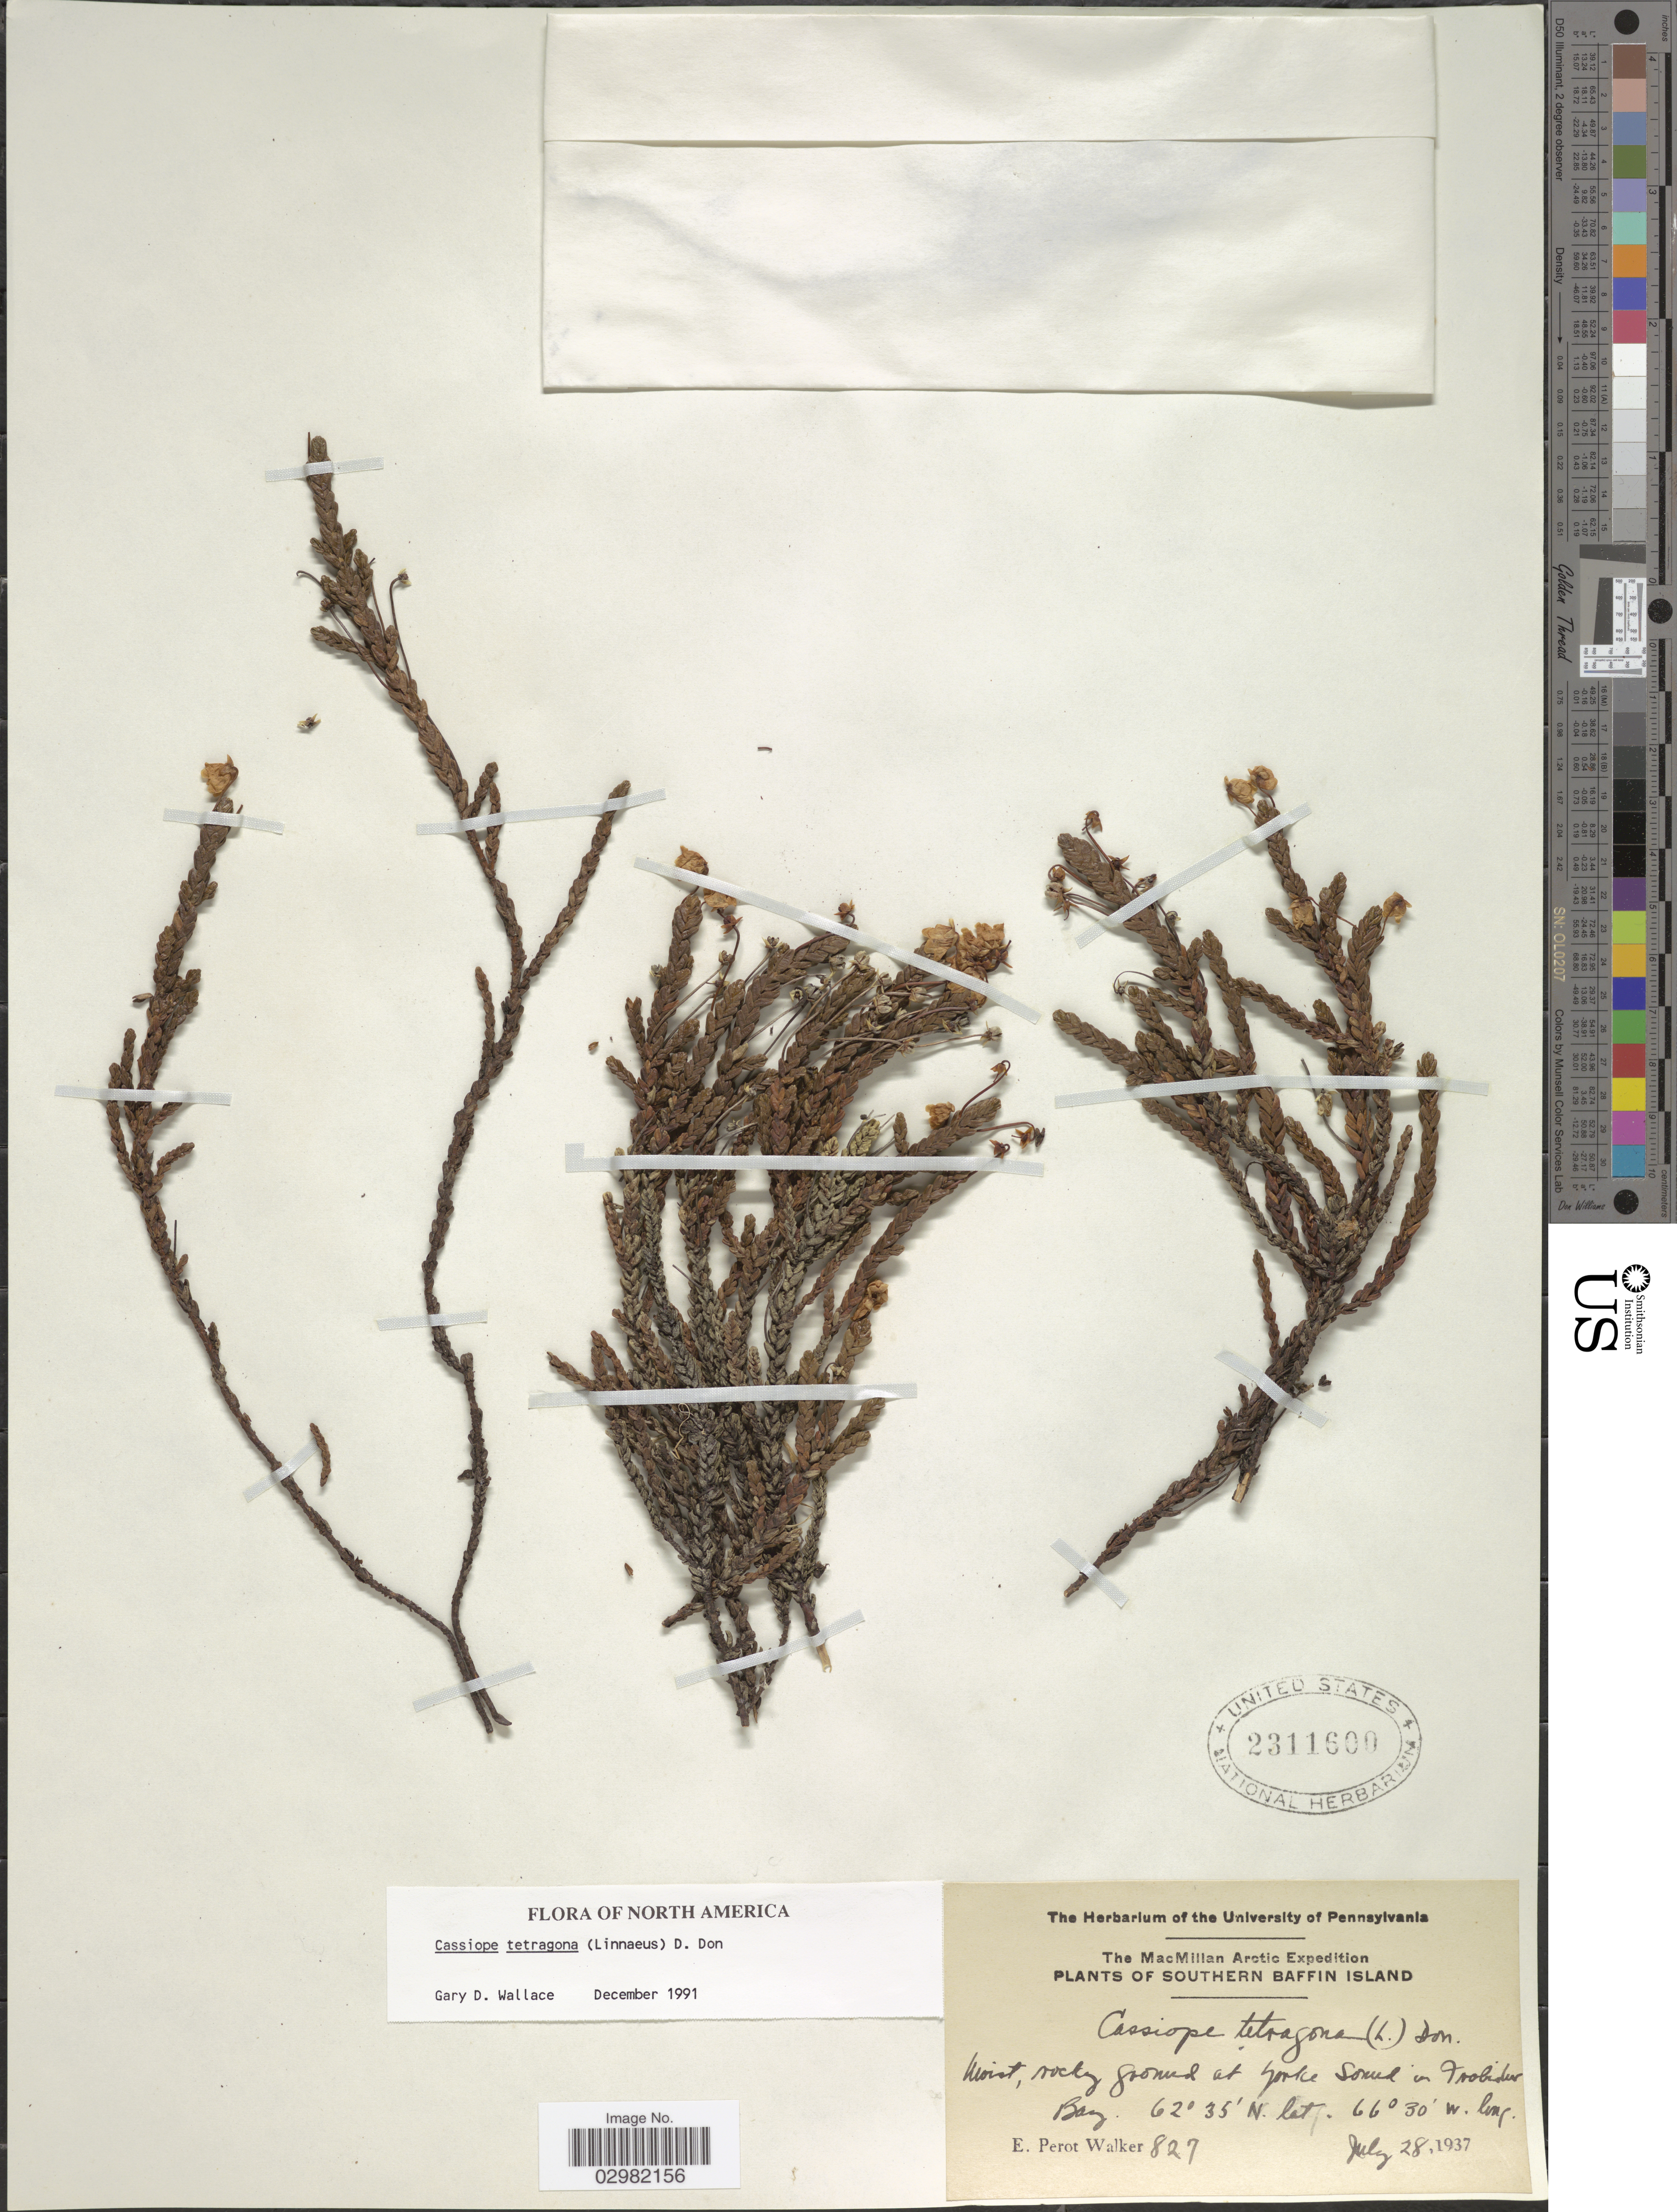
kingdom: Plantae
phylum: Tracheophyta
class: Magnoliopsida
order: Ericales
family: Ericaceae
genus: Cassiope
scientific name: Cassiope tetragona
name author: (L.) D. Don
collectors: E. Walker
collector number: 827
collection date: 1937-07-28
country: Canada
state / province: Nunavut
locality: Southern Baffin Island. Moist, rocky ground at Yorke Sound in Frobisher Bay.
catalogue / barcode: US 2311600